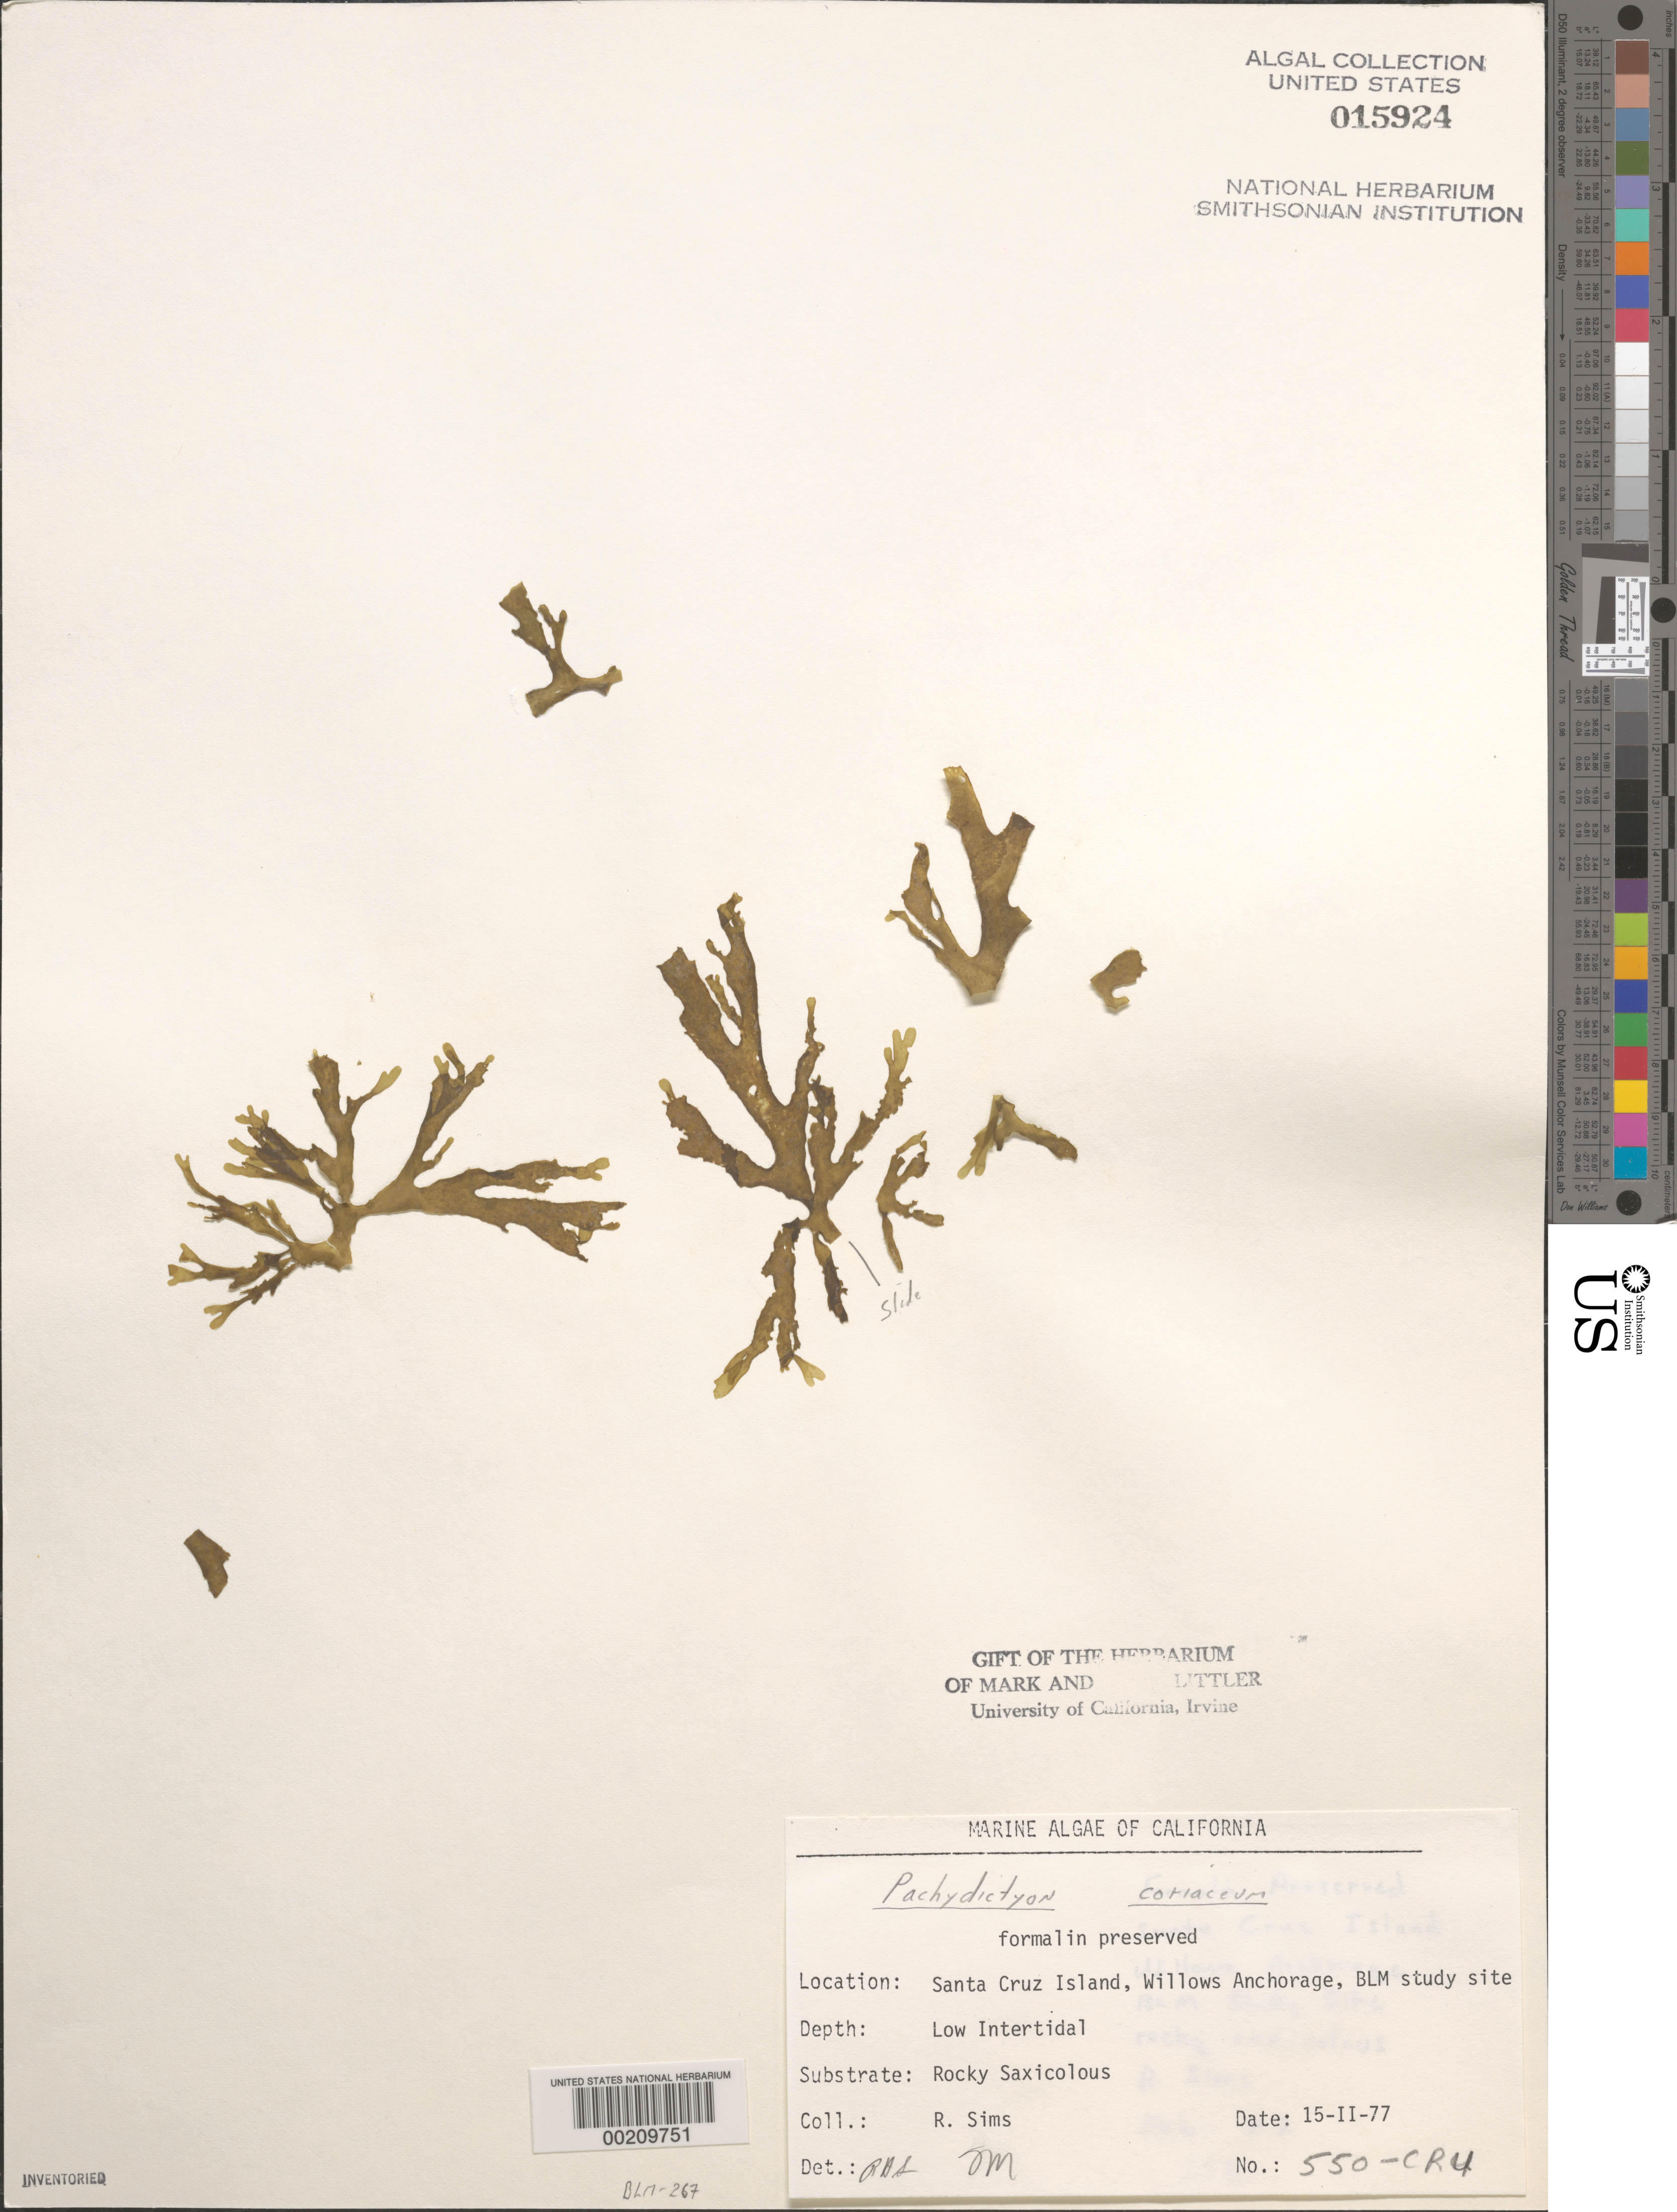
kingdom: Chromista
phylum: Ochrophyta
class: Phaeophyceae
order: Dictyotales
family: Dictyotaceae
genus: Pachydictyon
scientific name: Pachydictyon coriaceum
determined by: Sims, Robert H.; Murray, S. N.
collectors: R. H. Sims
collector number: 550-cru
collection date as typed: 15 Feb 1977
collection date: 1977-02-15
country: United States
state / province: California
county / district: Santa Barbara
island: Santa Cruz Island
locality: Willows Anchorage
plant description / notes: BLM-SOCALBIGHT Rocky Intertidal Survey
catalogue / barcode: US 15924